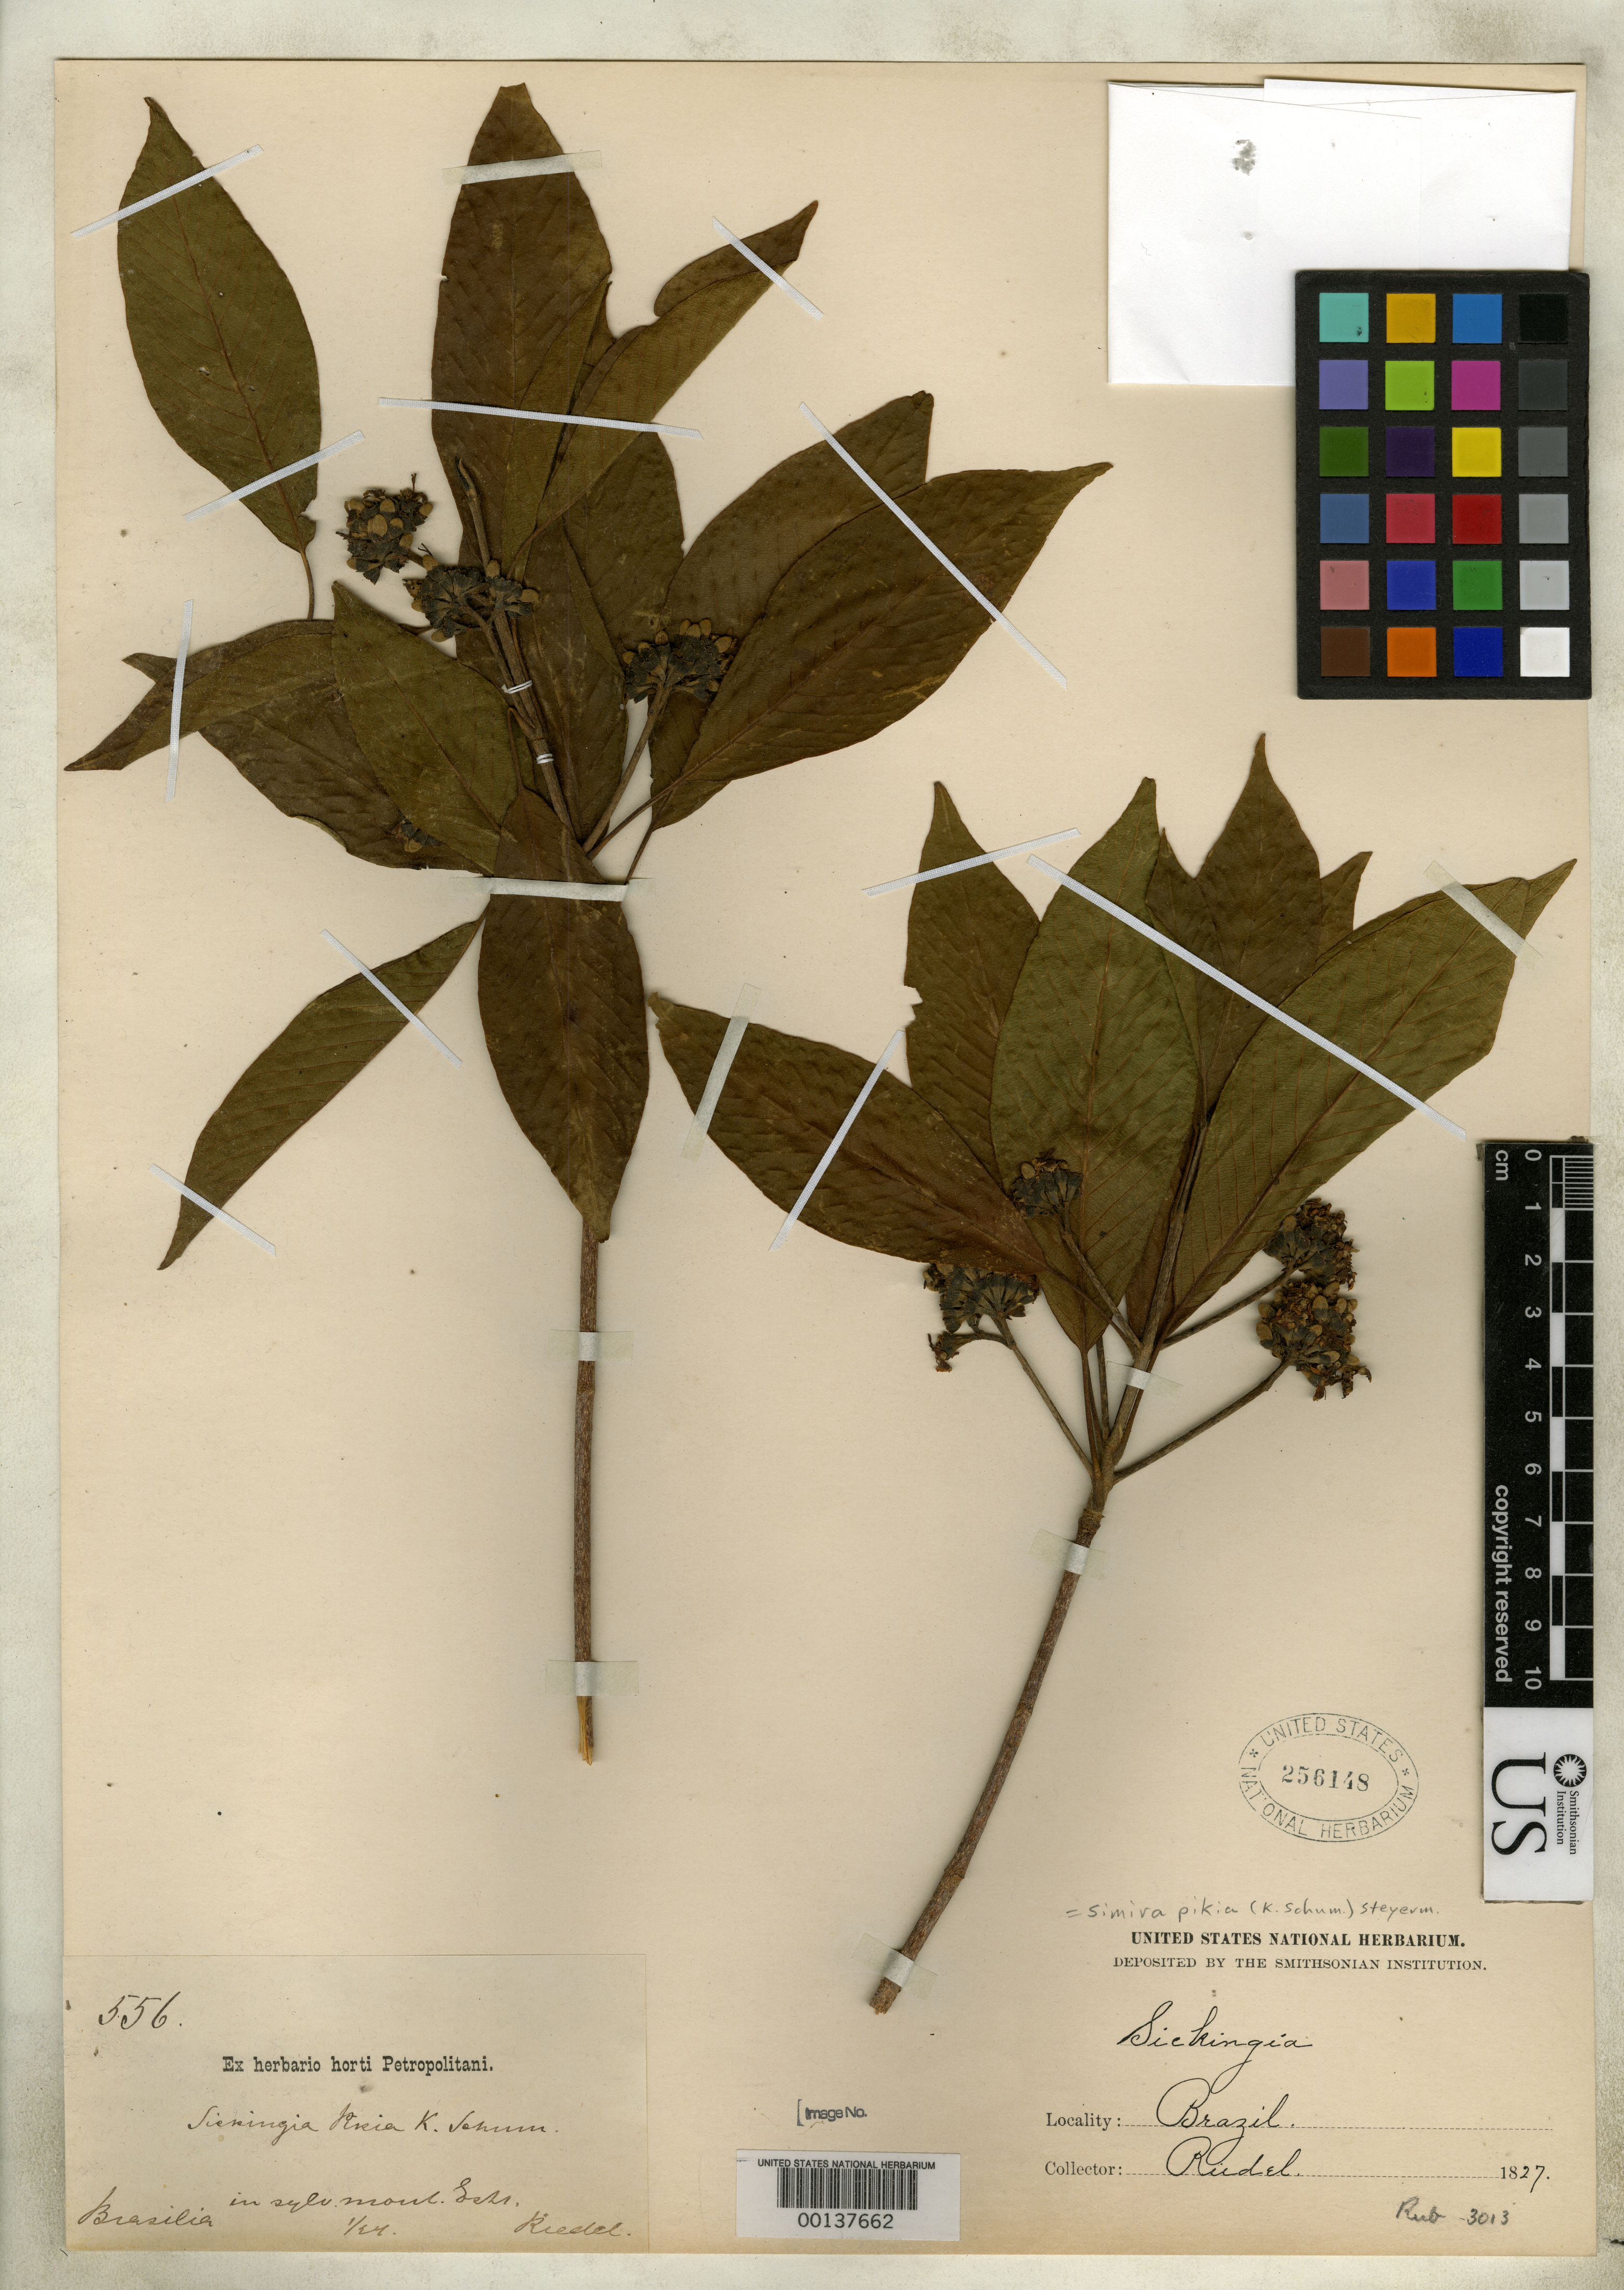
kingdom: Plantae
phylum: Tracheophyta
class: Magnoliopsida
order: Gentianales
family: Rubiaceae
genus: Sickingia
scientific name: Sickingia pikia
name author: K. Schum.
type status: Type Collection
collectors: L. Riedel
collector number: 556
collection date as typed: Jan 1827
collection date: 1827-01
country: Brazil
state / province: Rio de Janeiro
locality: Serra de Estrella.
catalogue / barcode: US 256148